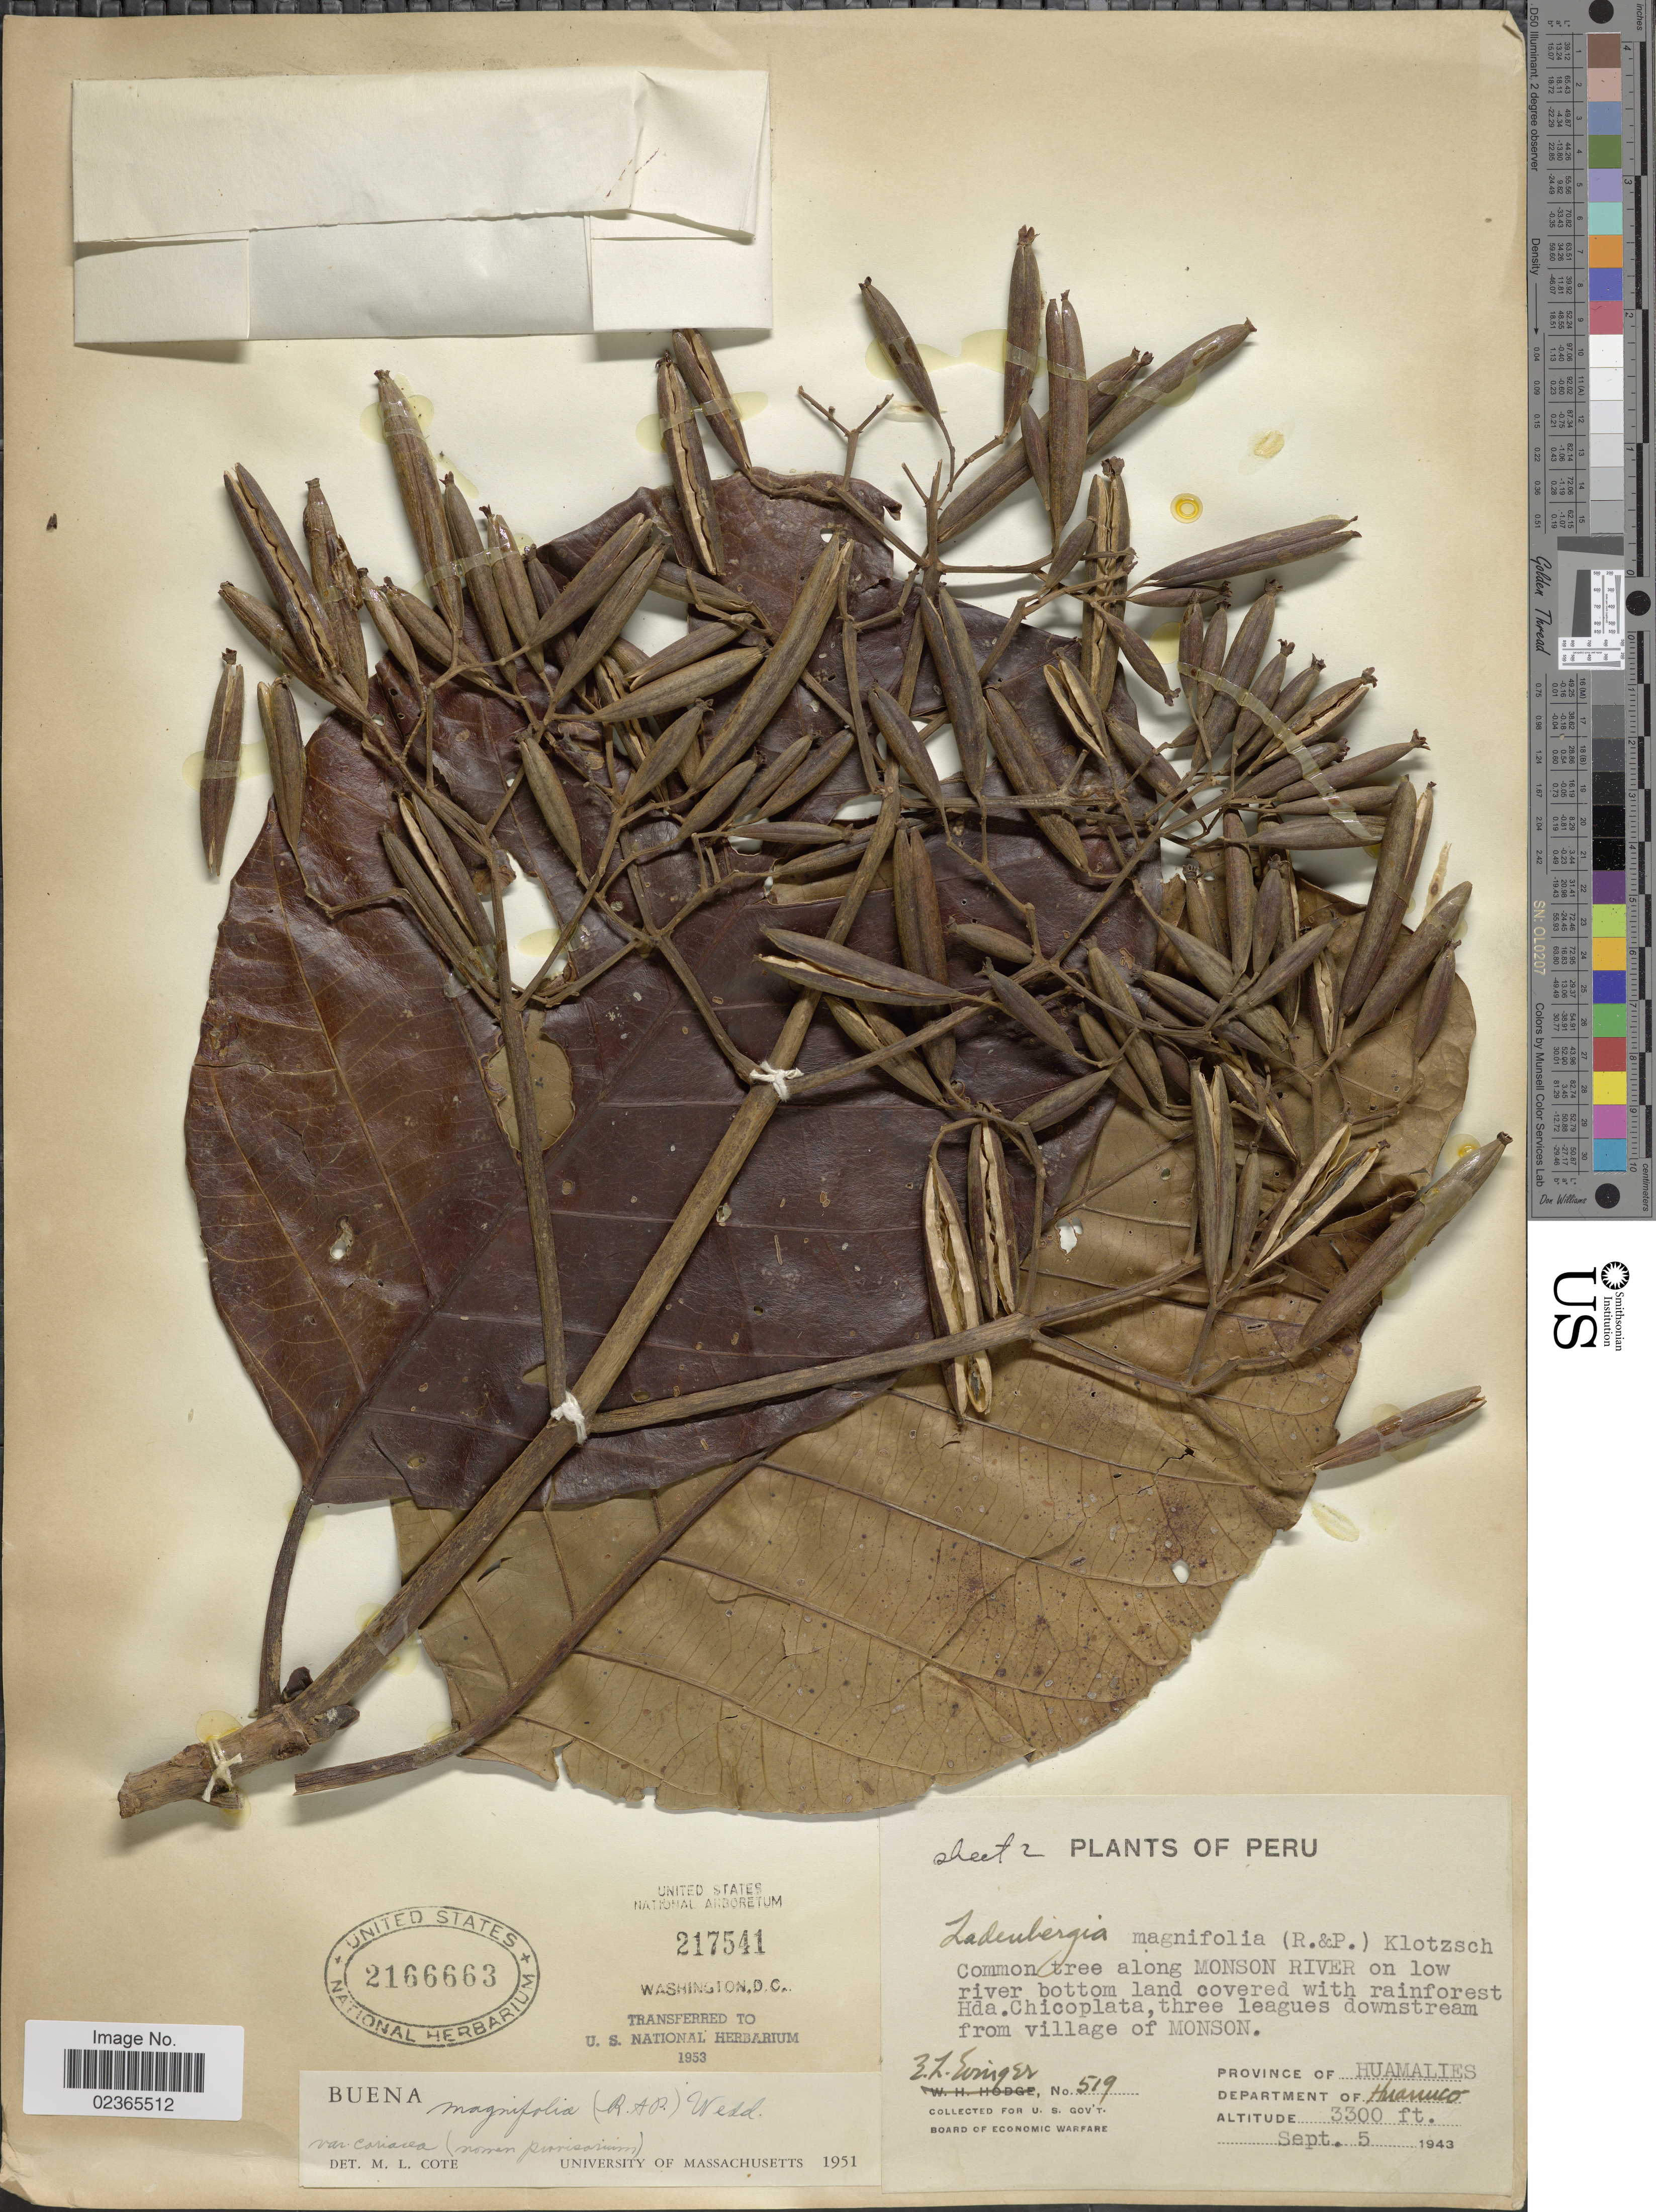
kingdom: Plantae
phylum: Tracheophyta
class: Magnoliopsida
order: Gentianales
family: Rubiaceae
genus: Ladenbergia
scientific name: Ladenbergia oblongifolia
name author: (Mutis) L. Andersson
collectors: E. Evinger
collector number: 519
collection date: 1943-09-05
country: Peru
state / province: Huánuco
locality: Common tree along Monson River on low river bottom land covered with rainforest Hda. Chicoplata, three leagues downstream from village of Monson, Province of Huamalies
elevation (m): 1006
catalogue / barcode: US 2166663